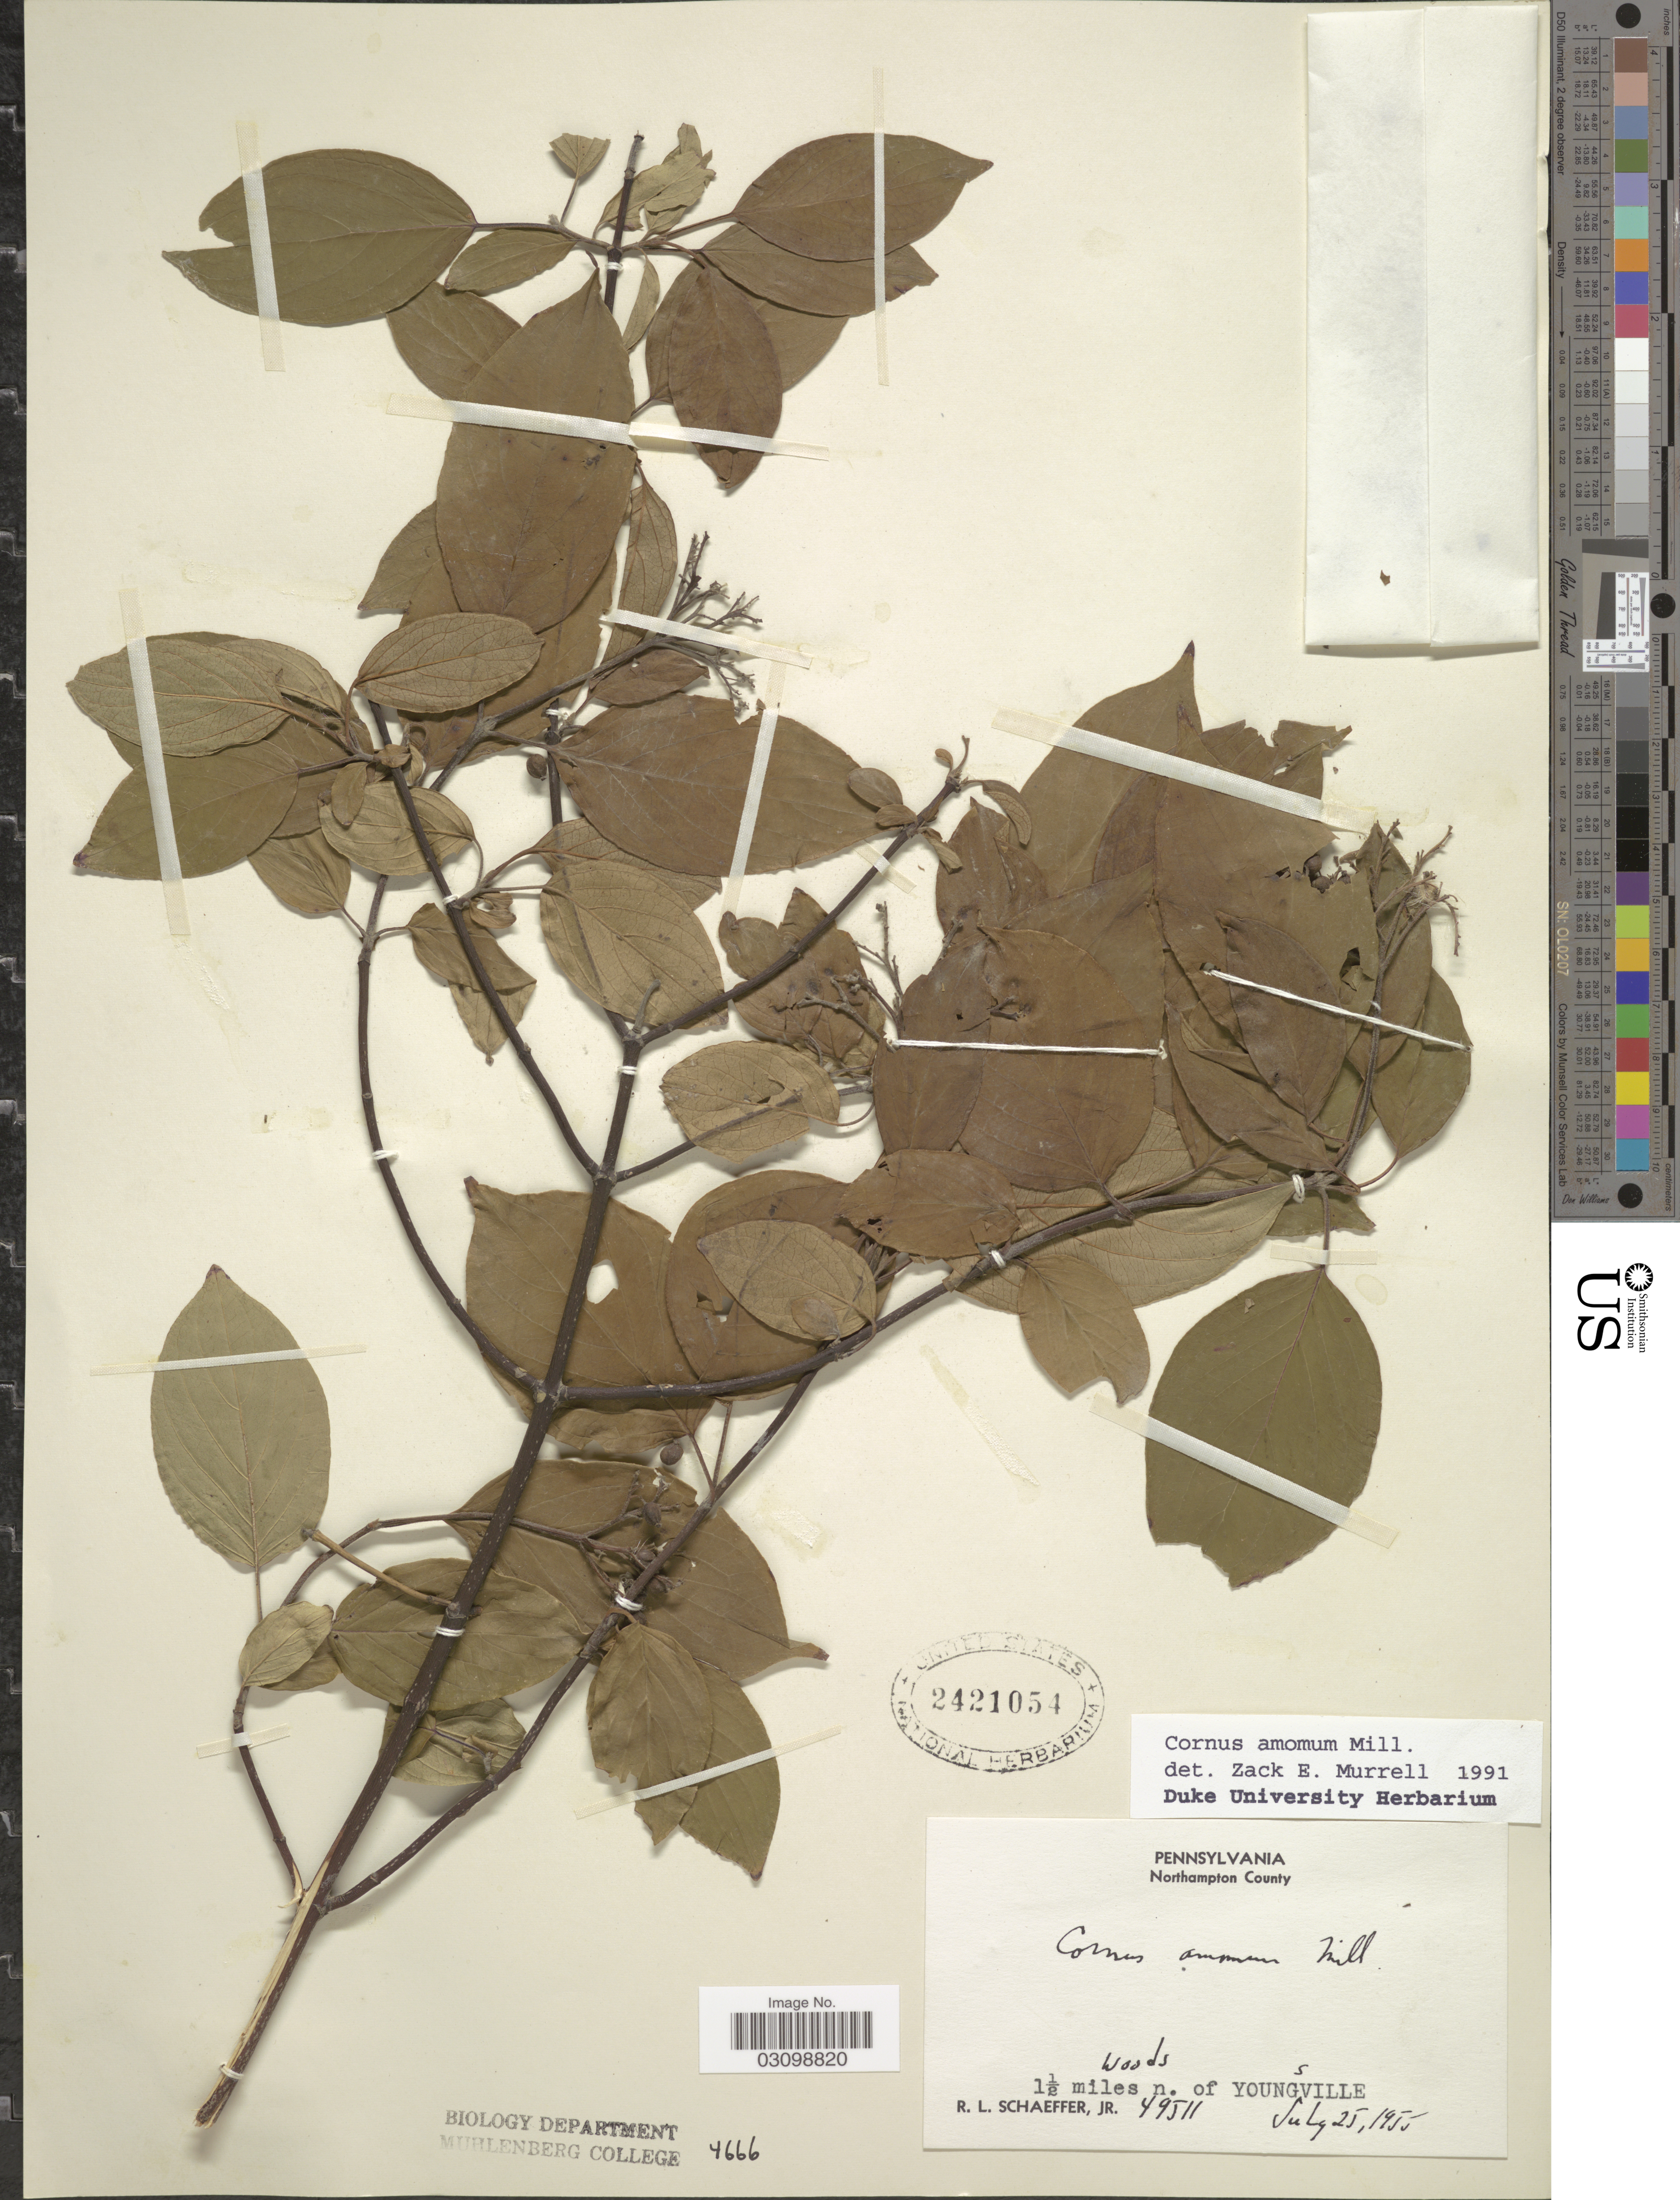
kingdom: Plantae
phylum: Tracheophyta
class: Magnoliopsida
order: Cornales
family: Cornaceae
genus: Cornus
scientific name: Cornus amomum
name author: Mill.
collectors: R. L. Schaeffer Jr.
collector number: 49511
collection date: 1955-07-25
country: United States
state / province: Pennsylvania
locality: Northampton County. 1½ miles n. of Youngsville.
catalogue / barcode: US 2421054